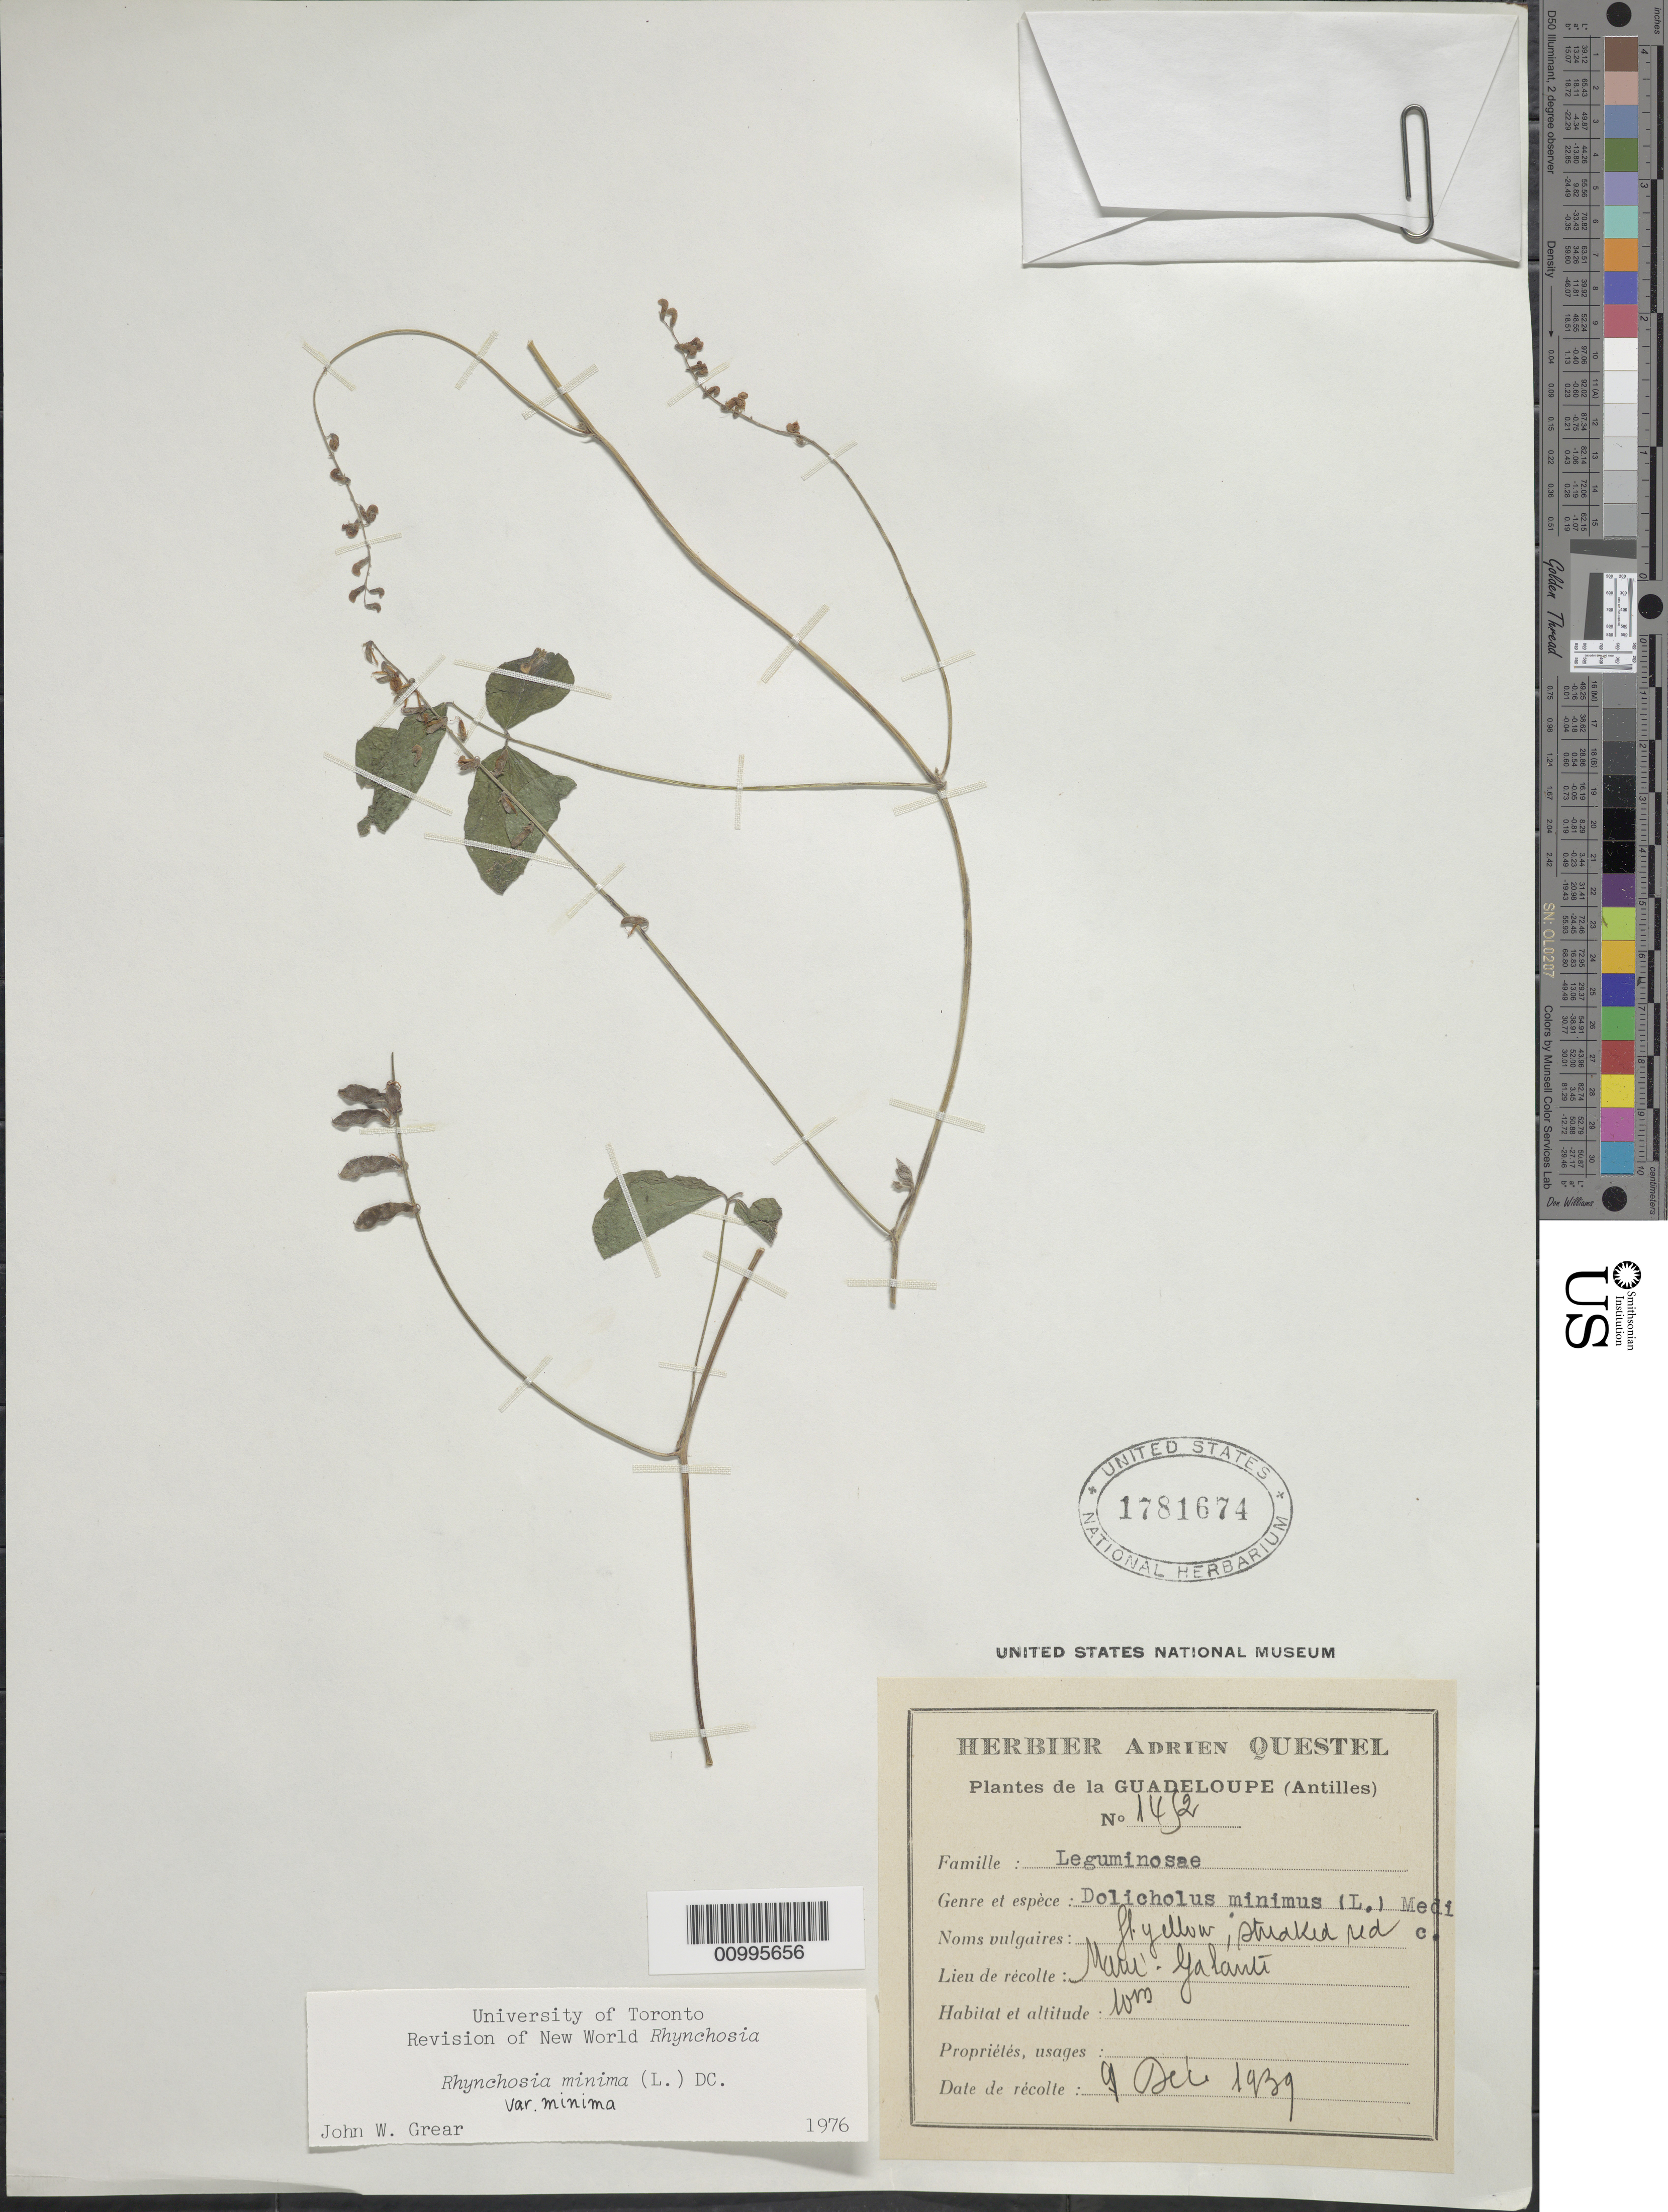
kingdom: Plantae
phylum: Tracheophyta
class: Magnoliopsida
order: Fabales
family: Fabaceae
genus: Rhynchosia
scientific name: Rhynchosia minima var. minima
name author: (L.) DC.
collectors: A. Questel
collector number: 1452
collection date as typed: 09 Dec 1939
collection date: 1939-12-09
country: Guadeloupe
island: Marie Galante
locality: Antilles. Marie-Galante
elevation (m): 10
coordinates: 0 N, 0 E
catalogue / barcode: US 1781674